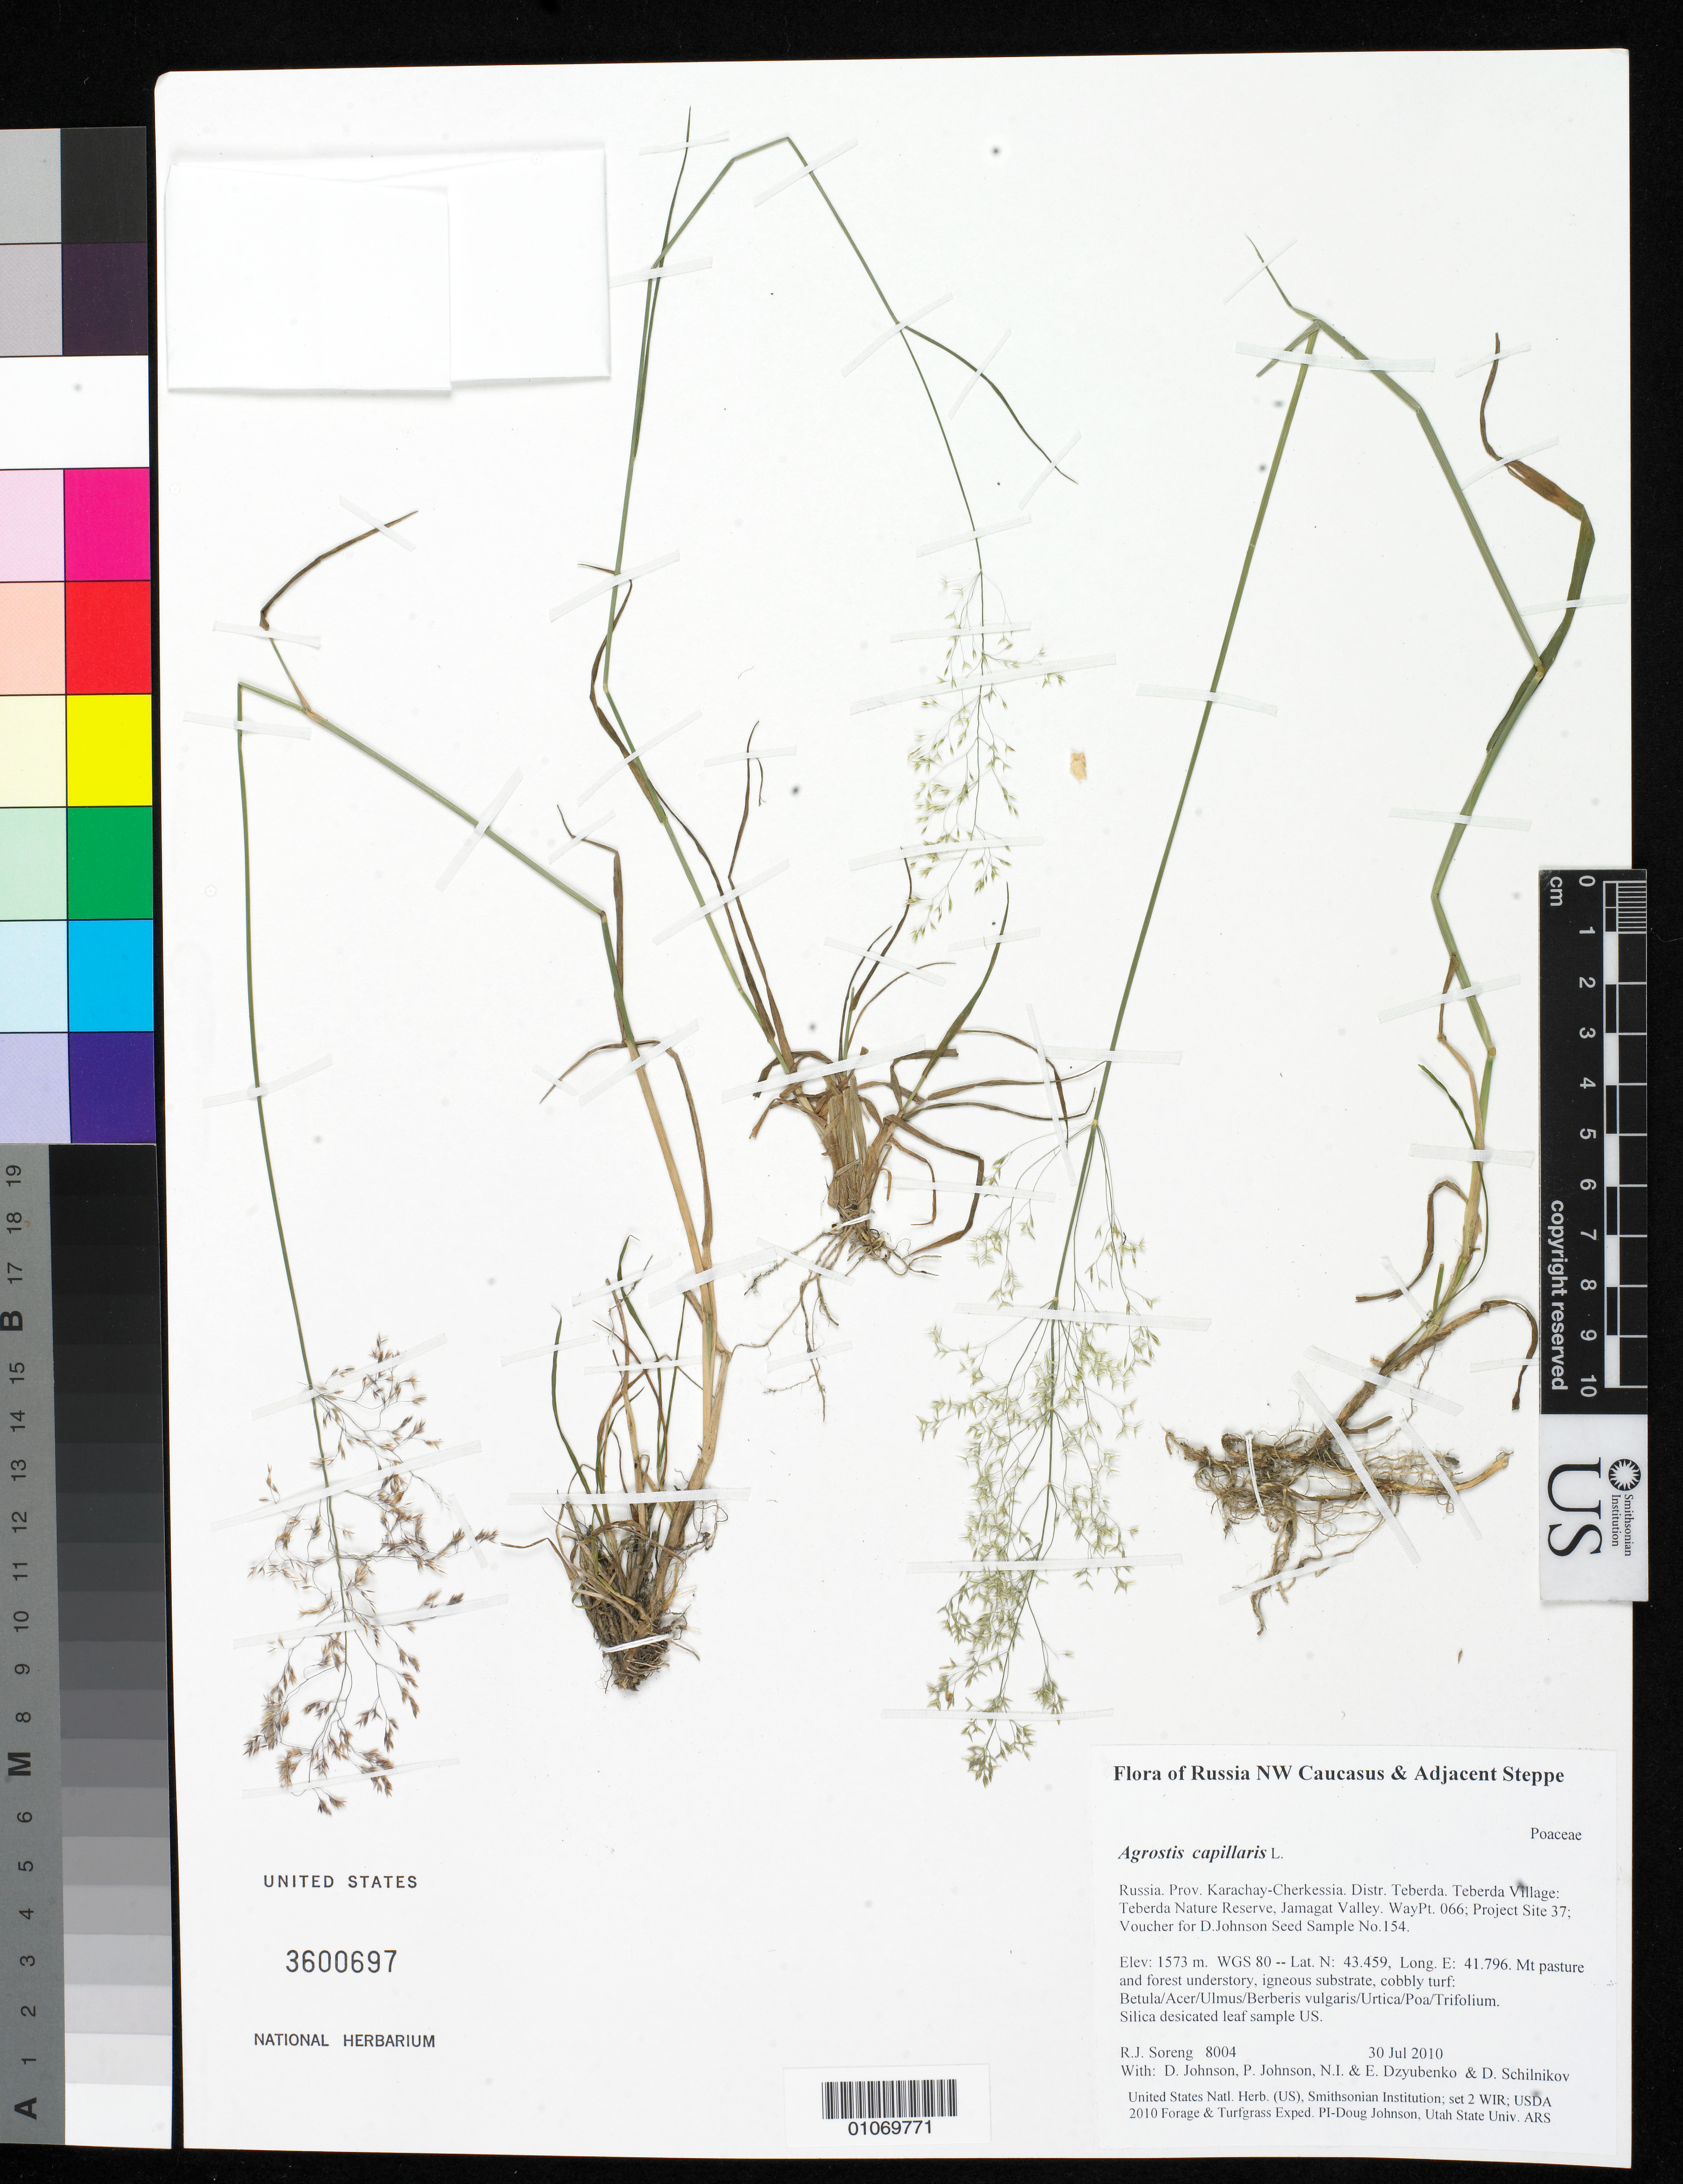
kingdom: Plantae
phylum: Tracheophyta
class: Liliopsida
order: Poales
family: Poaceae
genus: Agrostis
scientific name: Agrostis capillaris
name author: L.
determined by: Soreng, Robert J., Research Associate (BOT), Smithsonian Institution - National Museum of Natural History (UNITED STATES)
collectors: R. J. Soreng, D. Johnson, P. Johnson, N. Dzyubenko, E. Dzyubenko & D. Schilnikov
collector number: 8004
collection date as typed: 30 Jul 2010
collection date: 2010-07-30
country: Russian Federation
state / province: Karachay-Cherkess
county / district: Teberda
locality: Teberda Village: Teberda Nature Reserve, Jamagat Valley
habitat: Mt pasture and forest understory, igneous substrate, cobbly turf: Betula/Acer/Ulmus/Berberis vulgaris/Urtica/Poa/Trifolium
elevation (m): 1573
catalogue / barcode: US 3600697